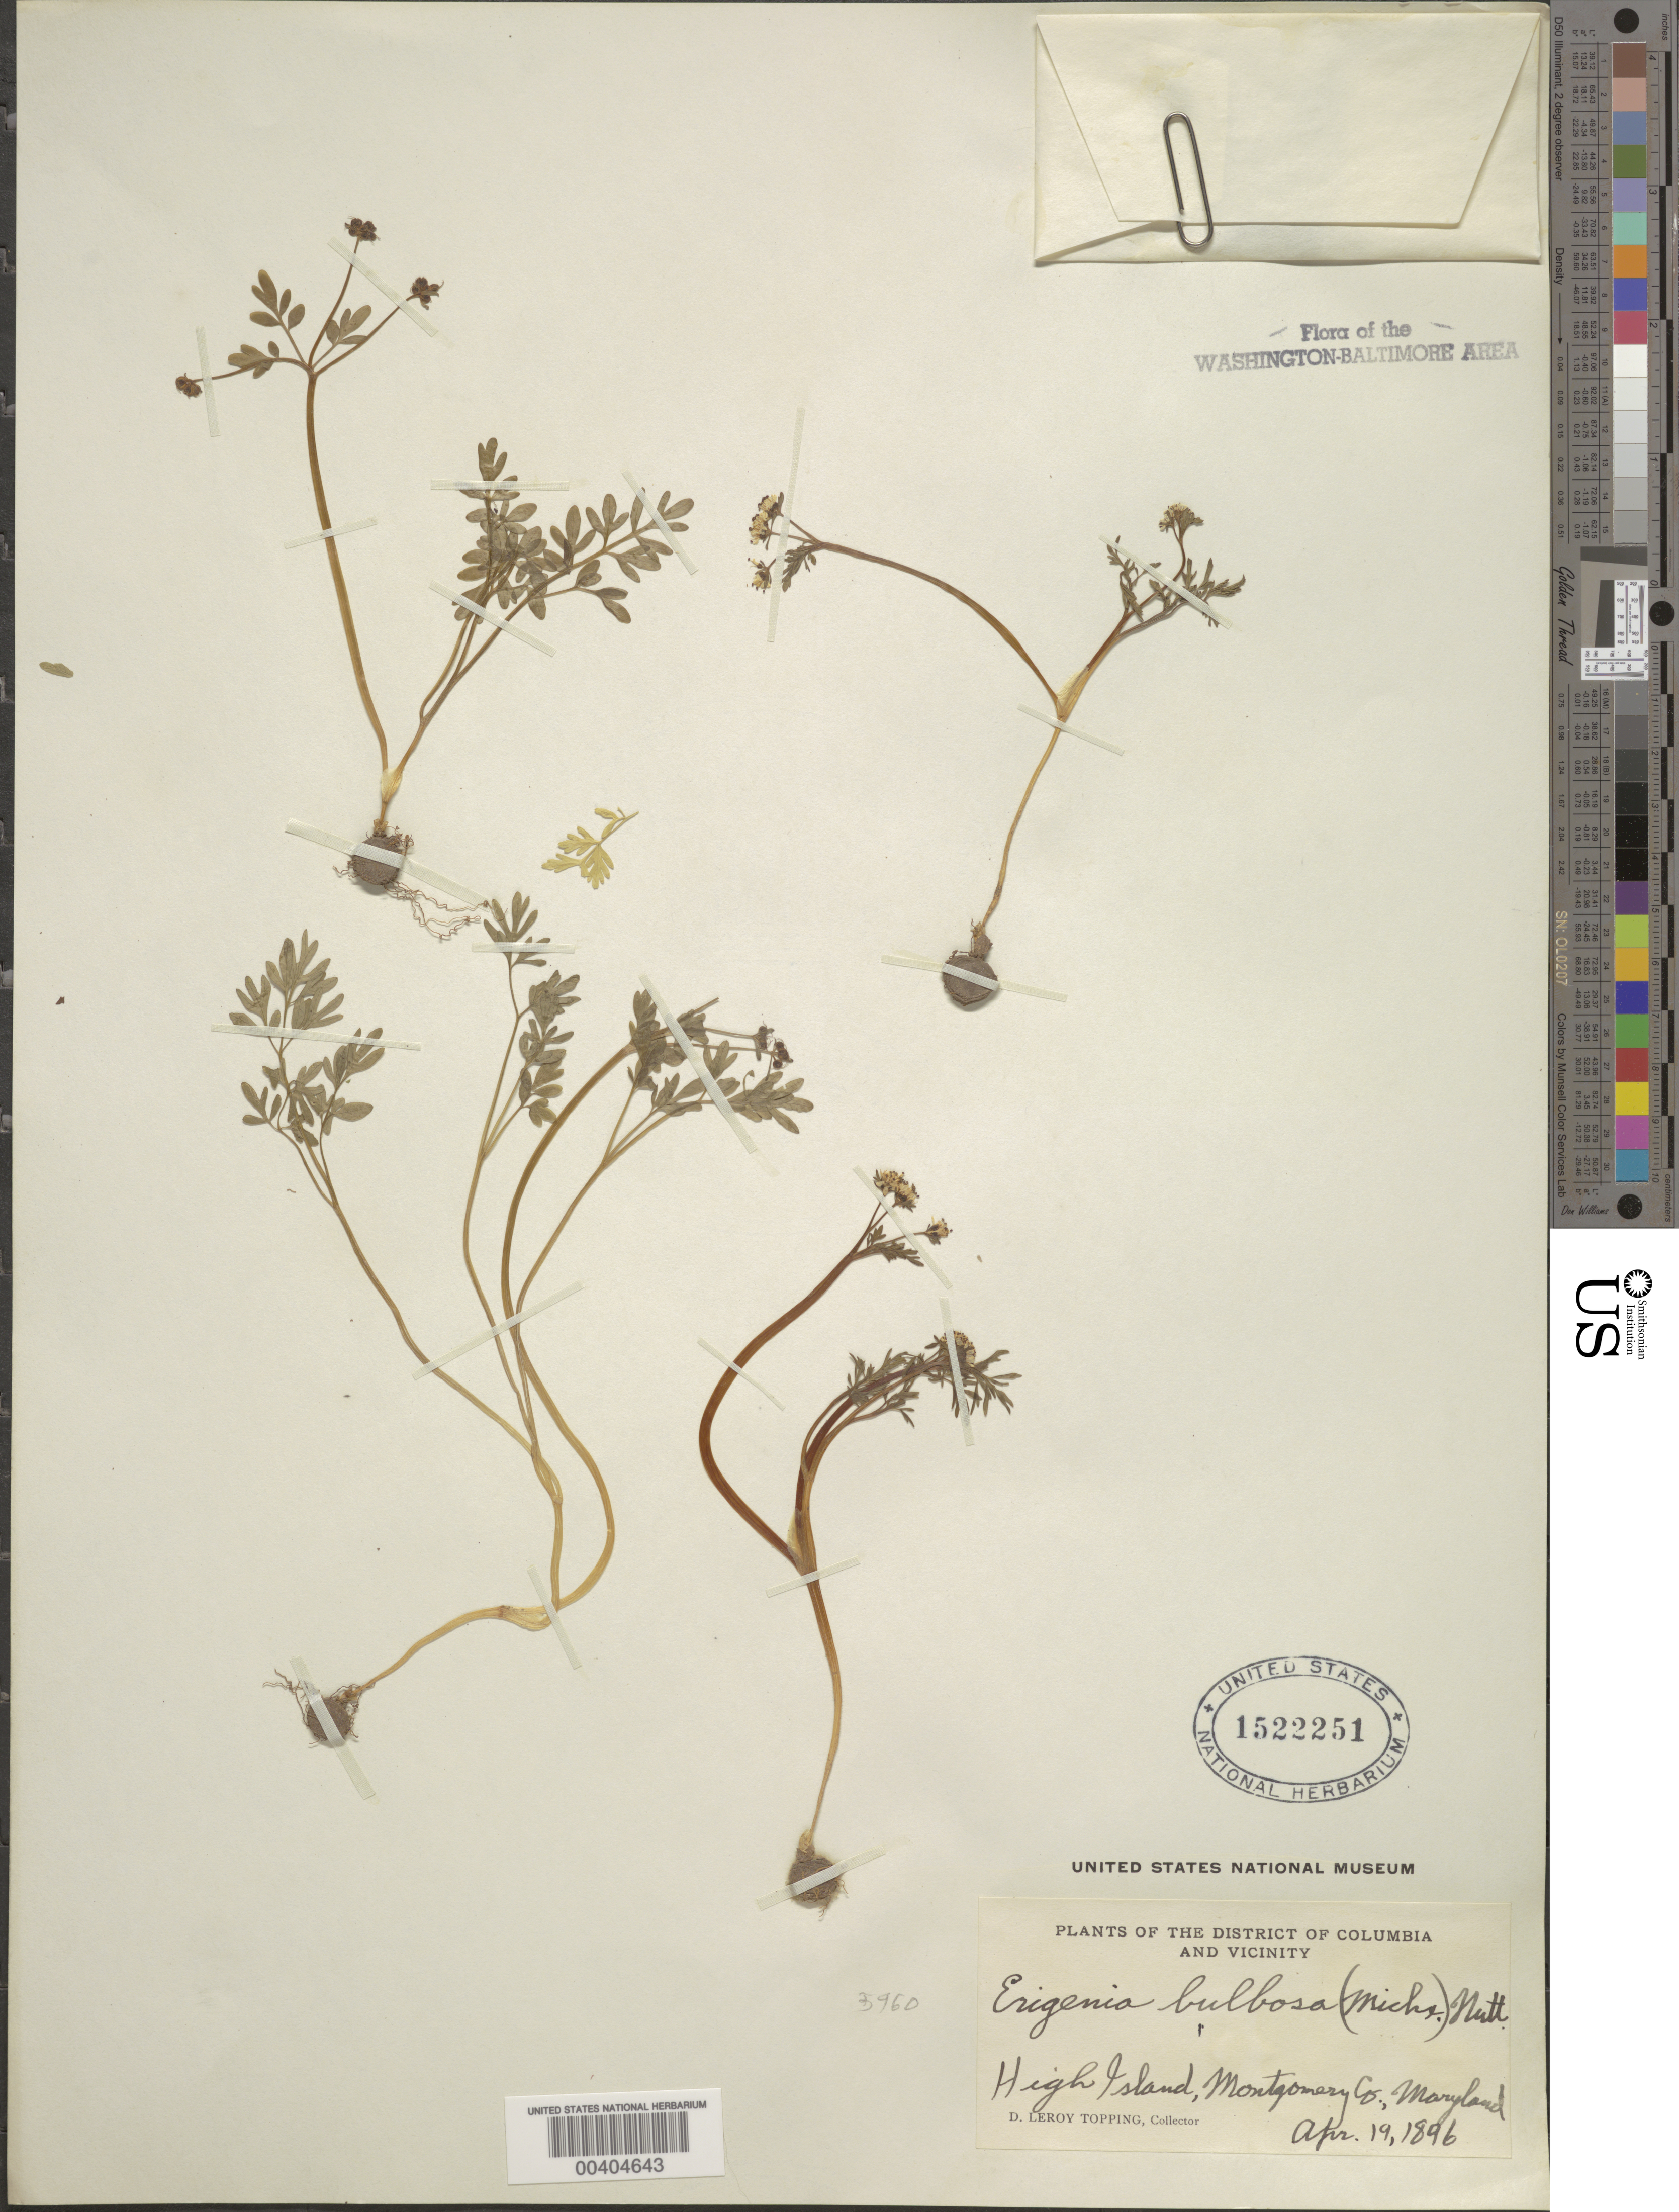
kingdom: Plantae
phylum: Tracheophyta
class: Magnoliopsida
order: Apiales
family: Apiaceae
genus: Erigenia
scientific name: Erigenia bulbosa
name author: (Michx.) Nutt.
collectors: D. L. Topping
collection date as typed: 19 Apr 1896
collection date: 1896-04-19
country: United States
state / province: Maryland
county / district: Montgomery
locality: High Island C. & O. Canal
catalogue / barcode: US 1522251